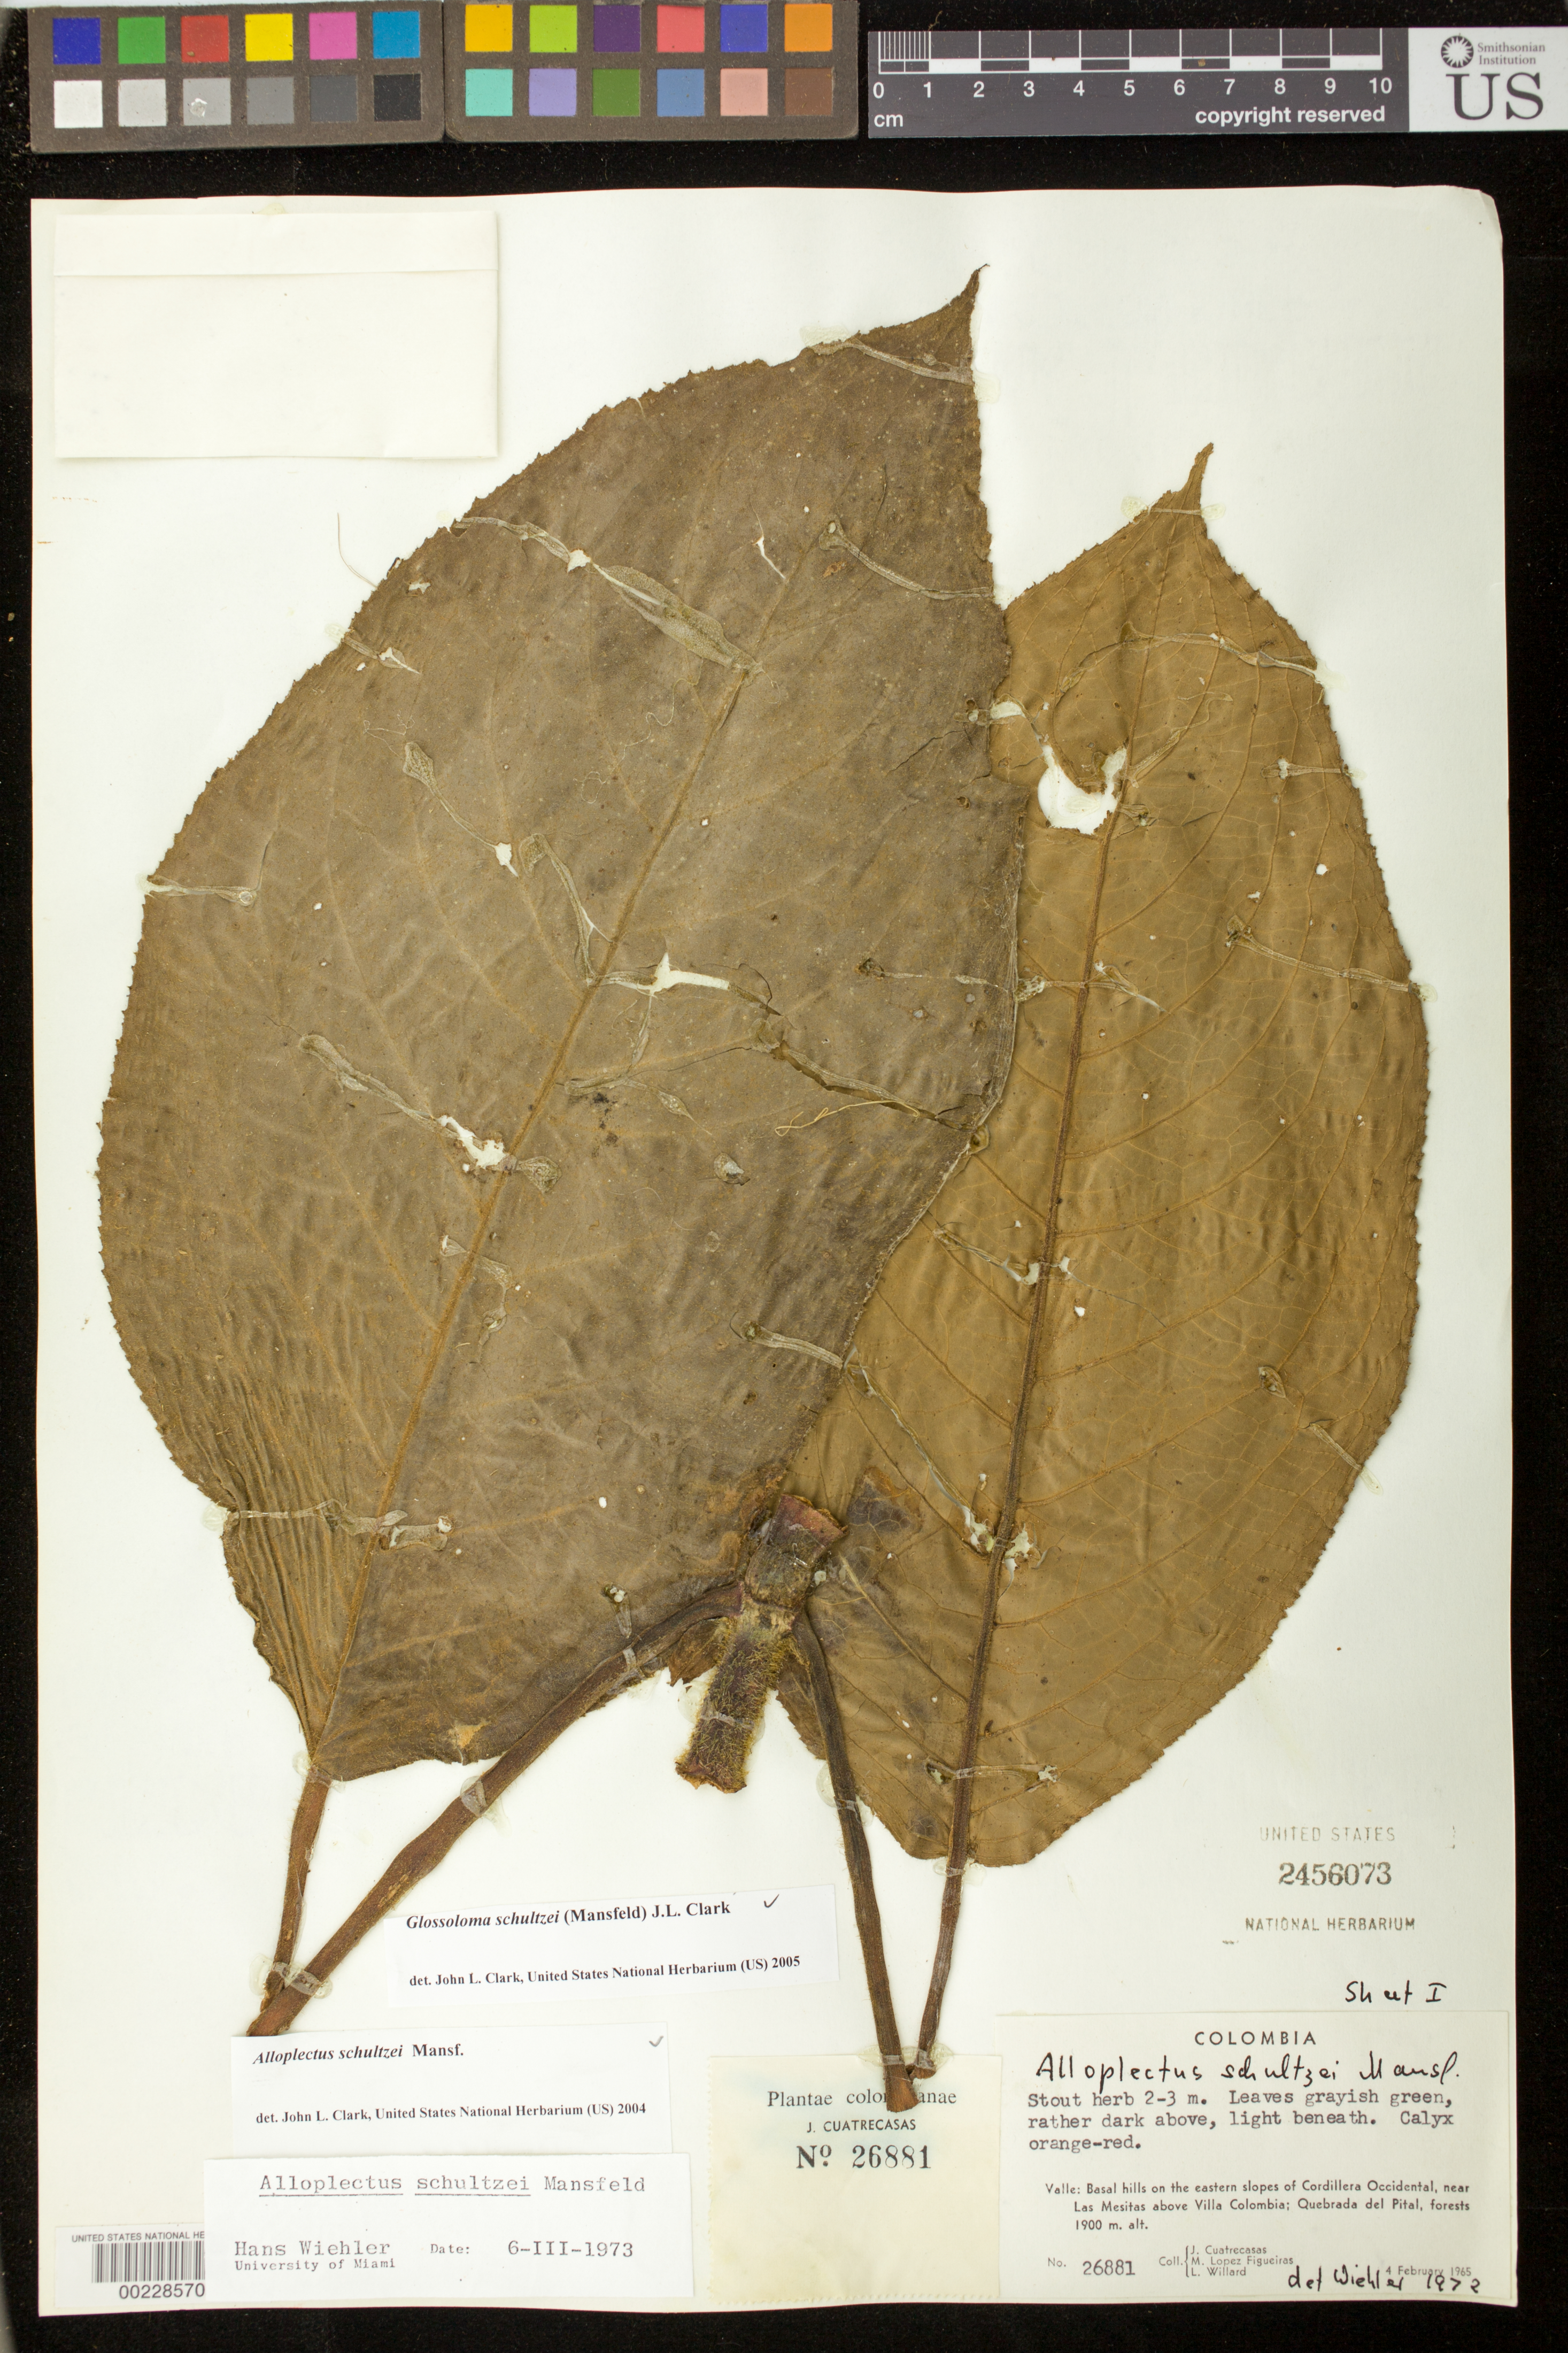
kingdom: Plantae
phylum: Tracheophyta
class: Magnoliopsida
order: Lamiales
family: Gesneriaceae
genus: Glossoloma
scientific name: Glossoloma schultzei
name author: (Mansf.) J.L. Clark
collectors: J. Cuatrecasas, M. López Figueiras & L. Willard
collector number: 26881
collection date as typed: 04 Feb 1965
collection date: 1965-02-04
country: Colombia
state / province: Valle del Cauca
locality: Basal hills on the eastern slopes of Cordillera Occidental, near Las Mesitas above Villa Colombia, Quebrada del Pital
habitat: Forests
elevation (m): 1900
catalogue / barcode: US 2456073